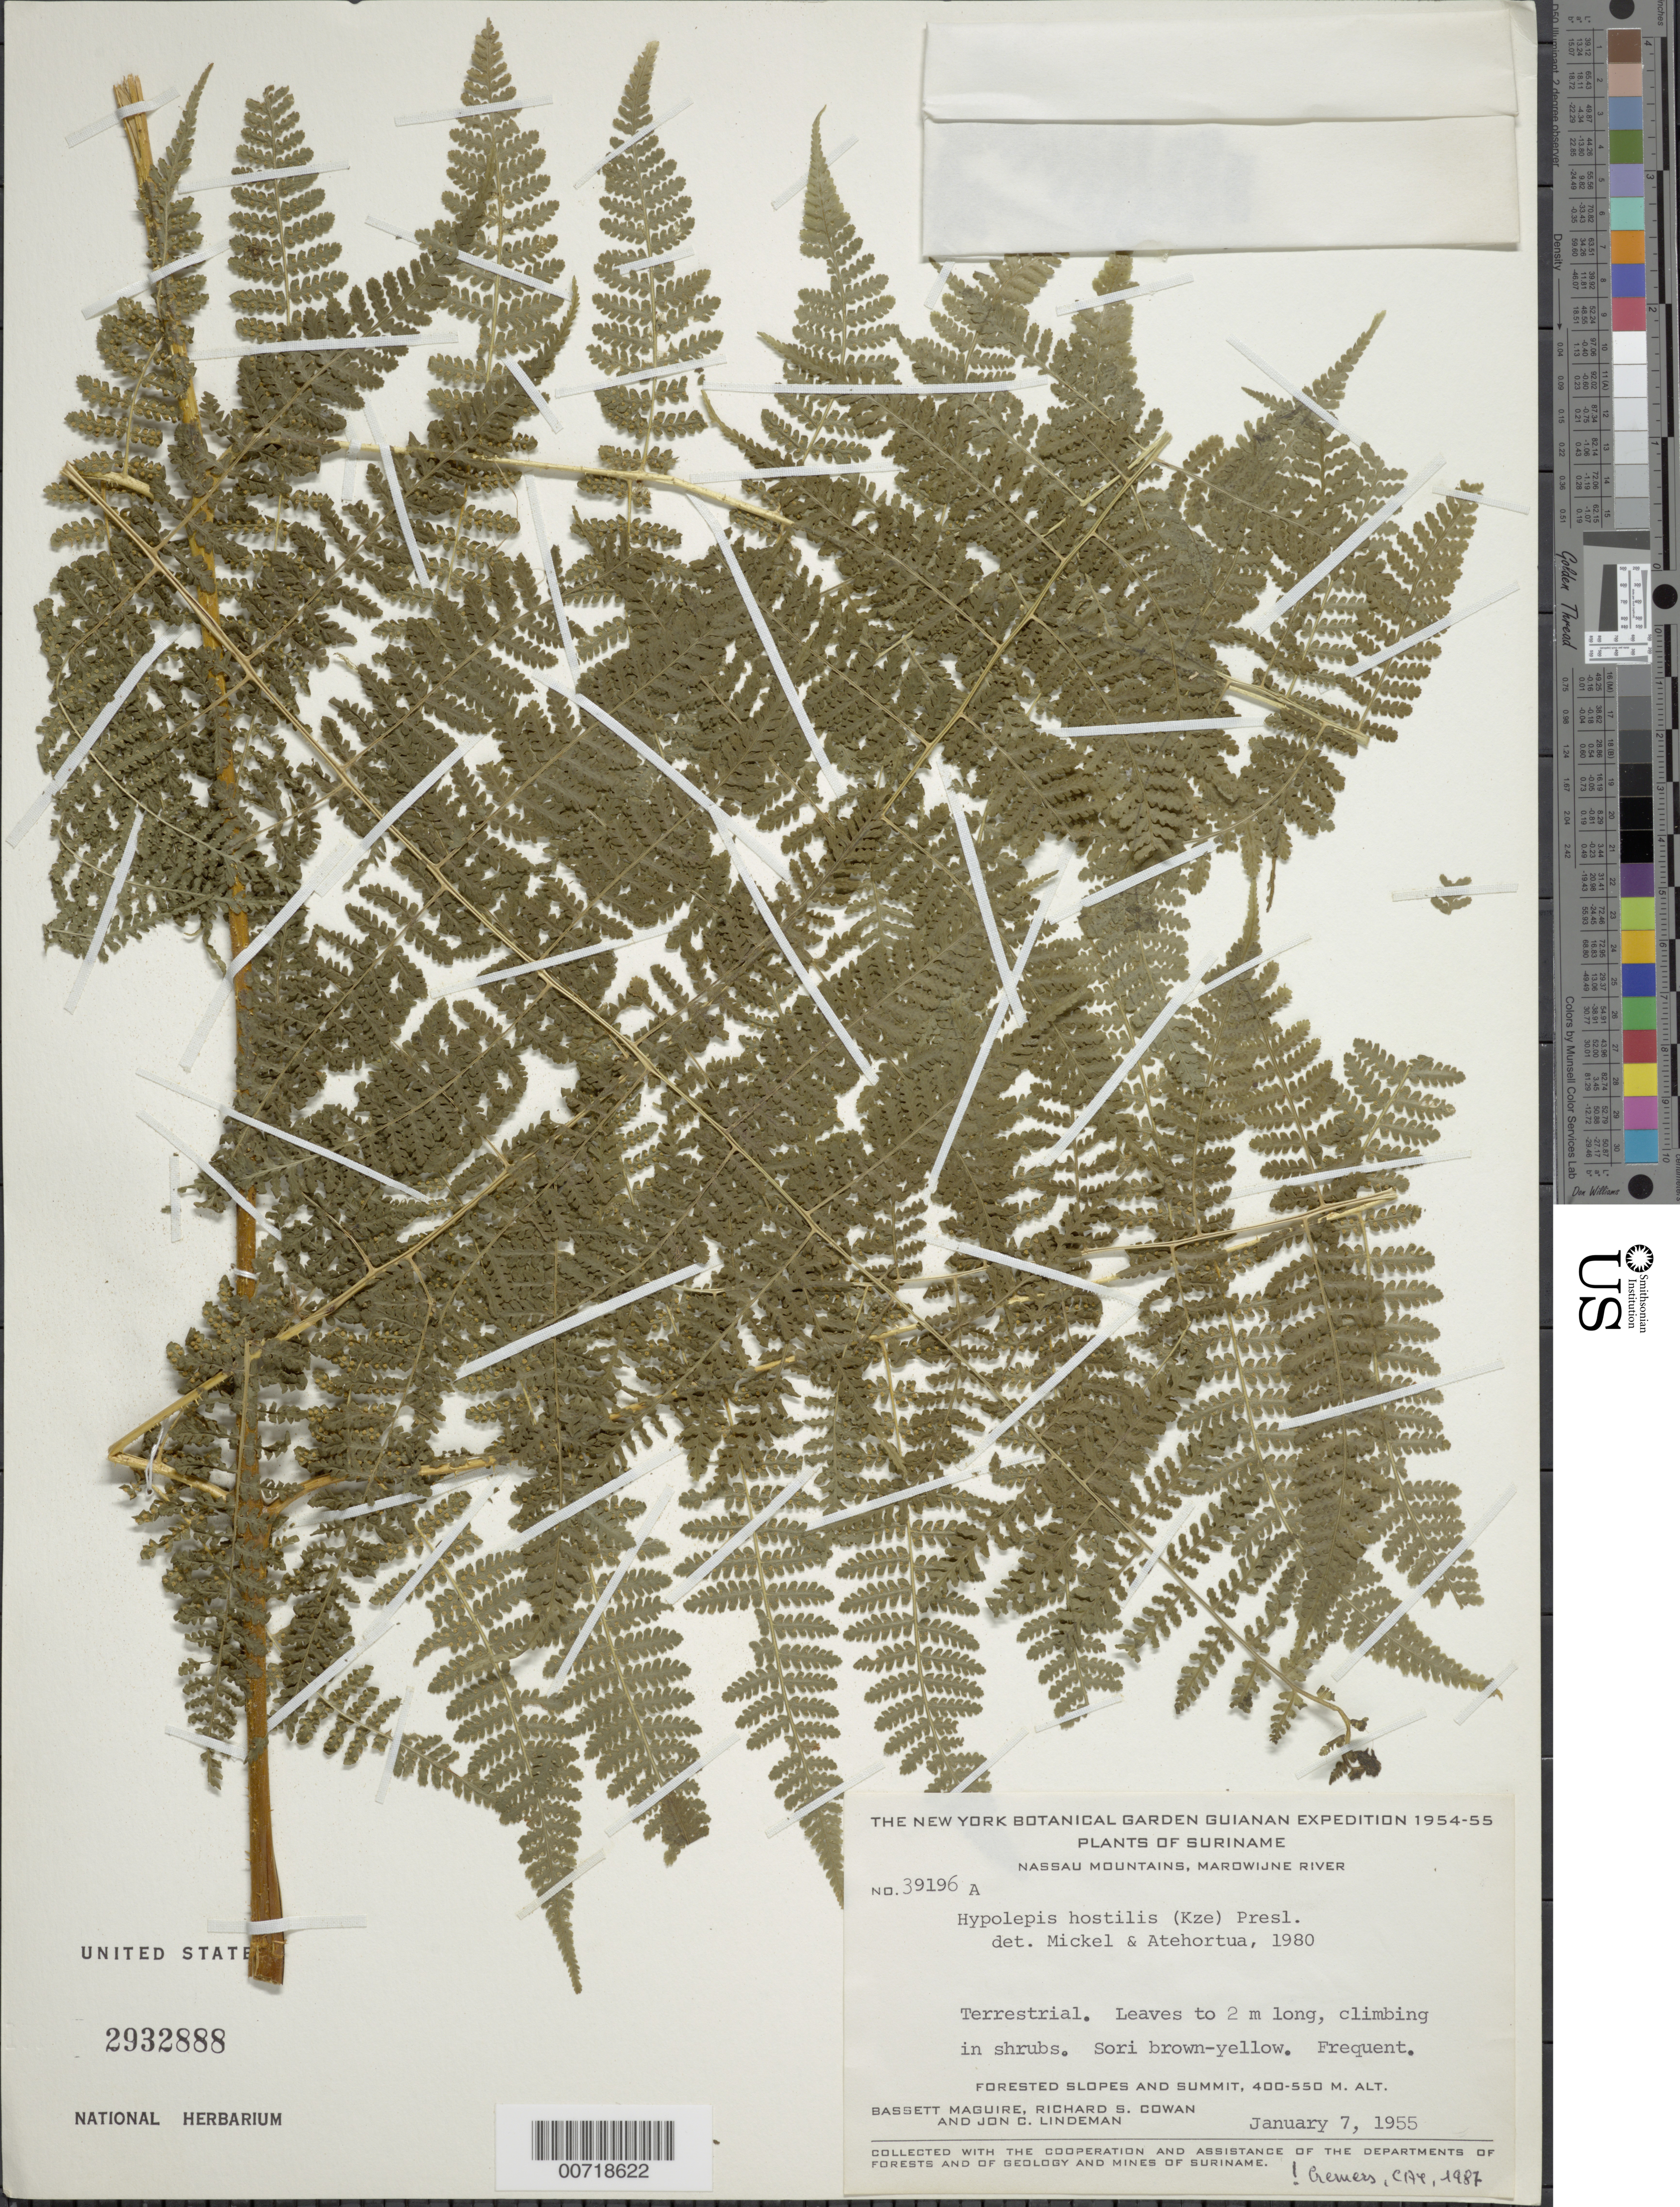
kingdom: Plantae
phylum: Tracheophyta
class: Polypodiopsida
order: Polypodiales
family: Dennstaedtiaceae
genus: Hypolepis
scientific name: Hypolepis hostilis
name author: (Kunze) C. Presl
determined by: Mickel, J. T.; Atehortúa, L. G.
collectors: B. Maguire, R. S. Cowan & J. C. Lindeman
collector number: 39196 a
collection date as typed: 7-Jan-55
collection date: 1955-01-07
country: Suriname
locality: Nassau Mts., Marowijne R.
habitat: Forested slopes and summit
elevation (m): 400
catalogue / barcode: US 2932888